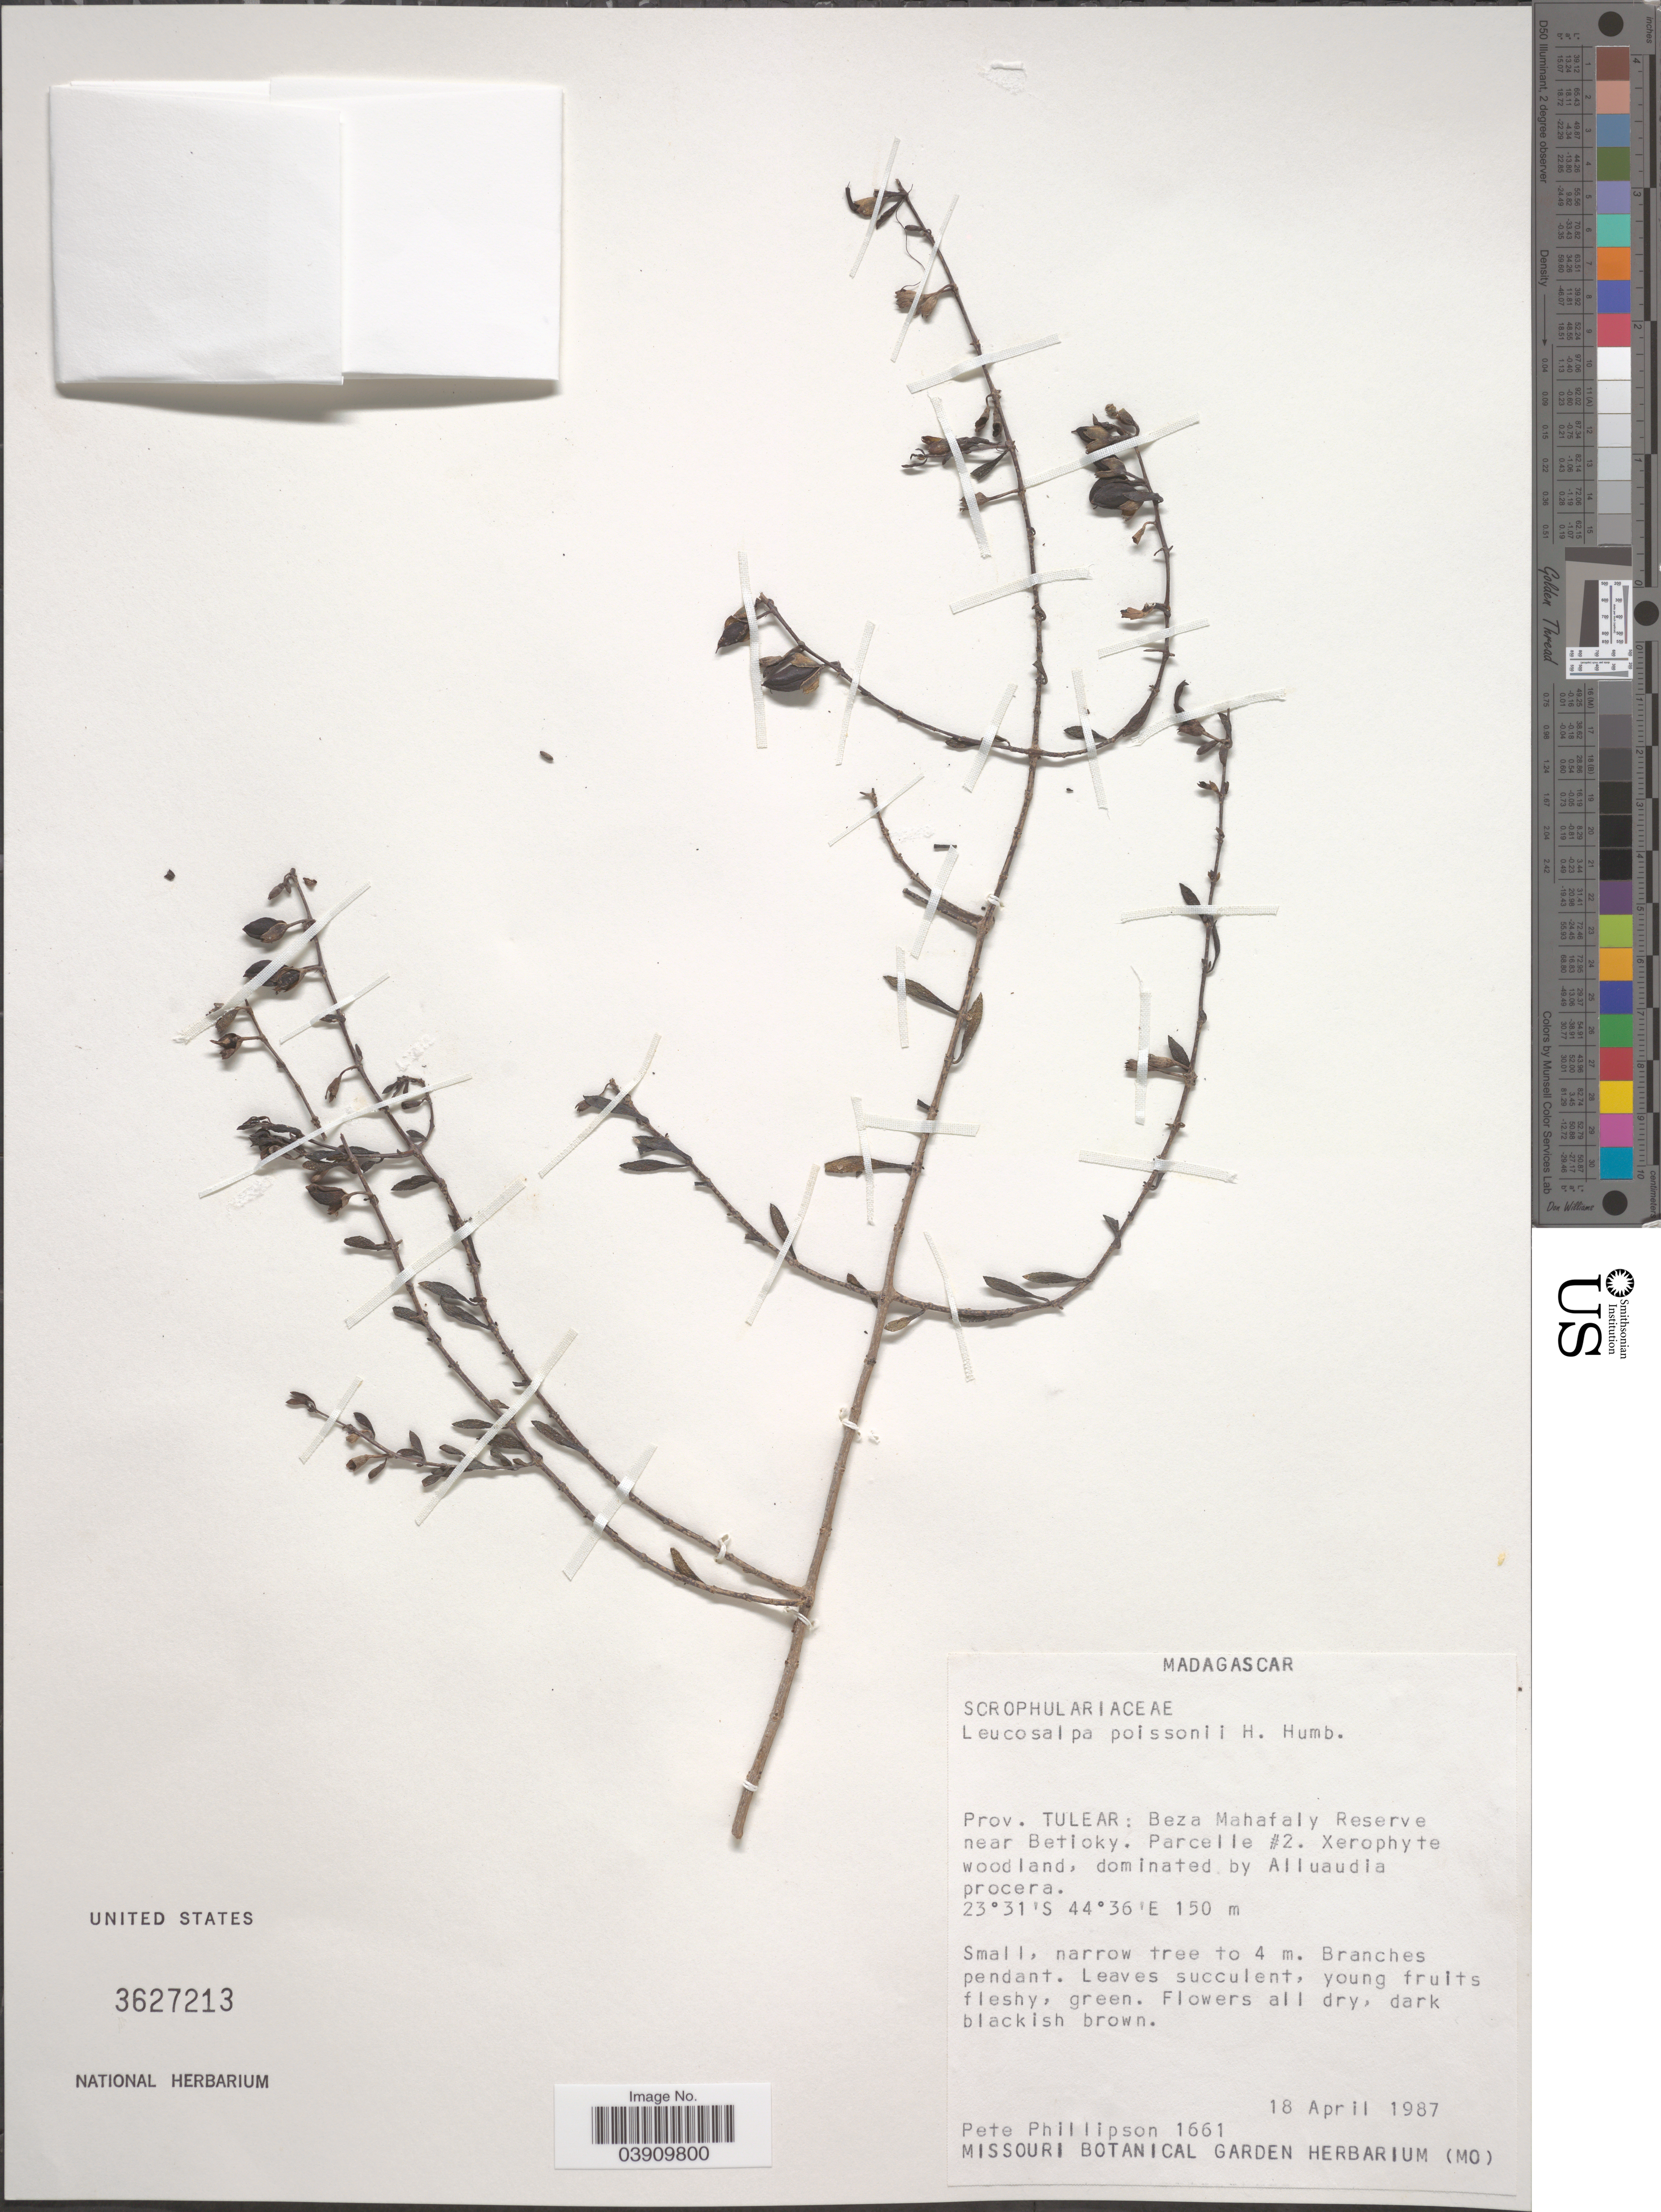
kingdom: Plantae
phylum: Tracheophyta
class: Magnoliopsida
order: Lamiales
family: Orobanchaceae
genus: Leucosalpa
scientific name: Leucosalpa poissonii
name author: Bonati & Humbert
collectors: P. B. Phillipson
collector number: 1661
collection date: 1987-04-18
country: Madagascar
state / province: Atsimo-Andrefana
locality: Prov. Tulear: Beza Mahafaly Reserve near Betioky. Parcelle #2.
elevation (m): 150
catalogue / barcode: US 3627213